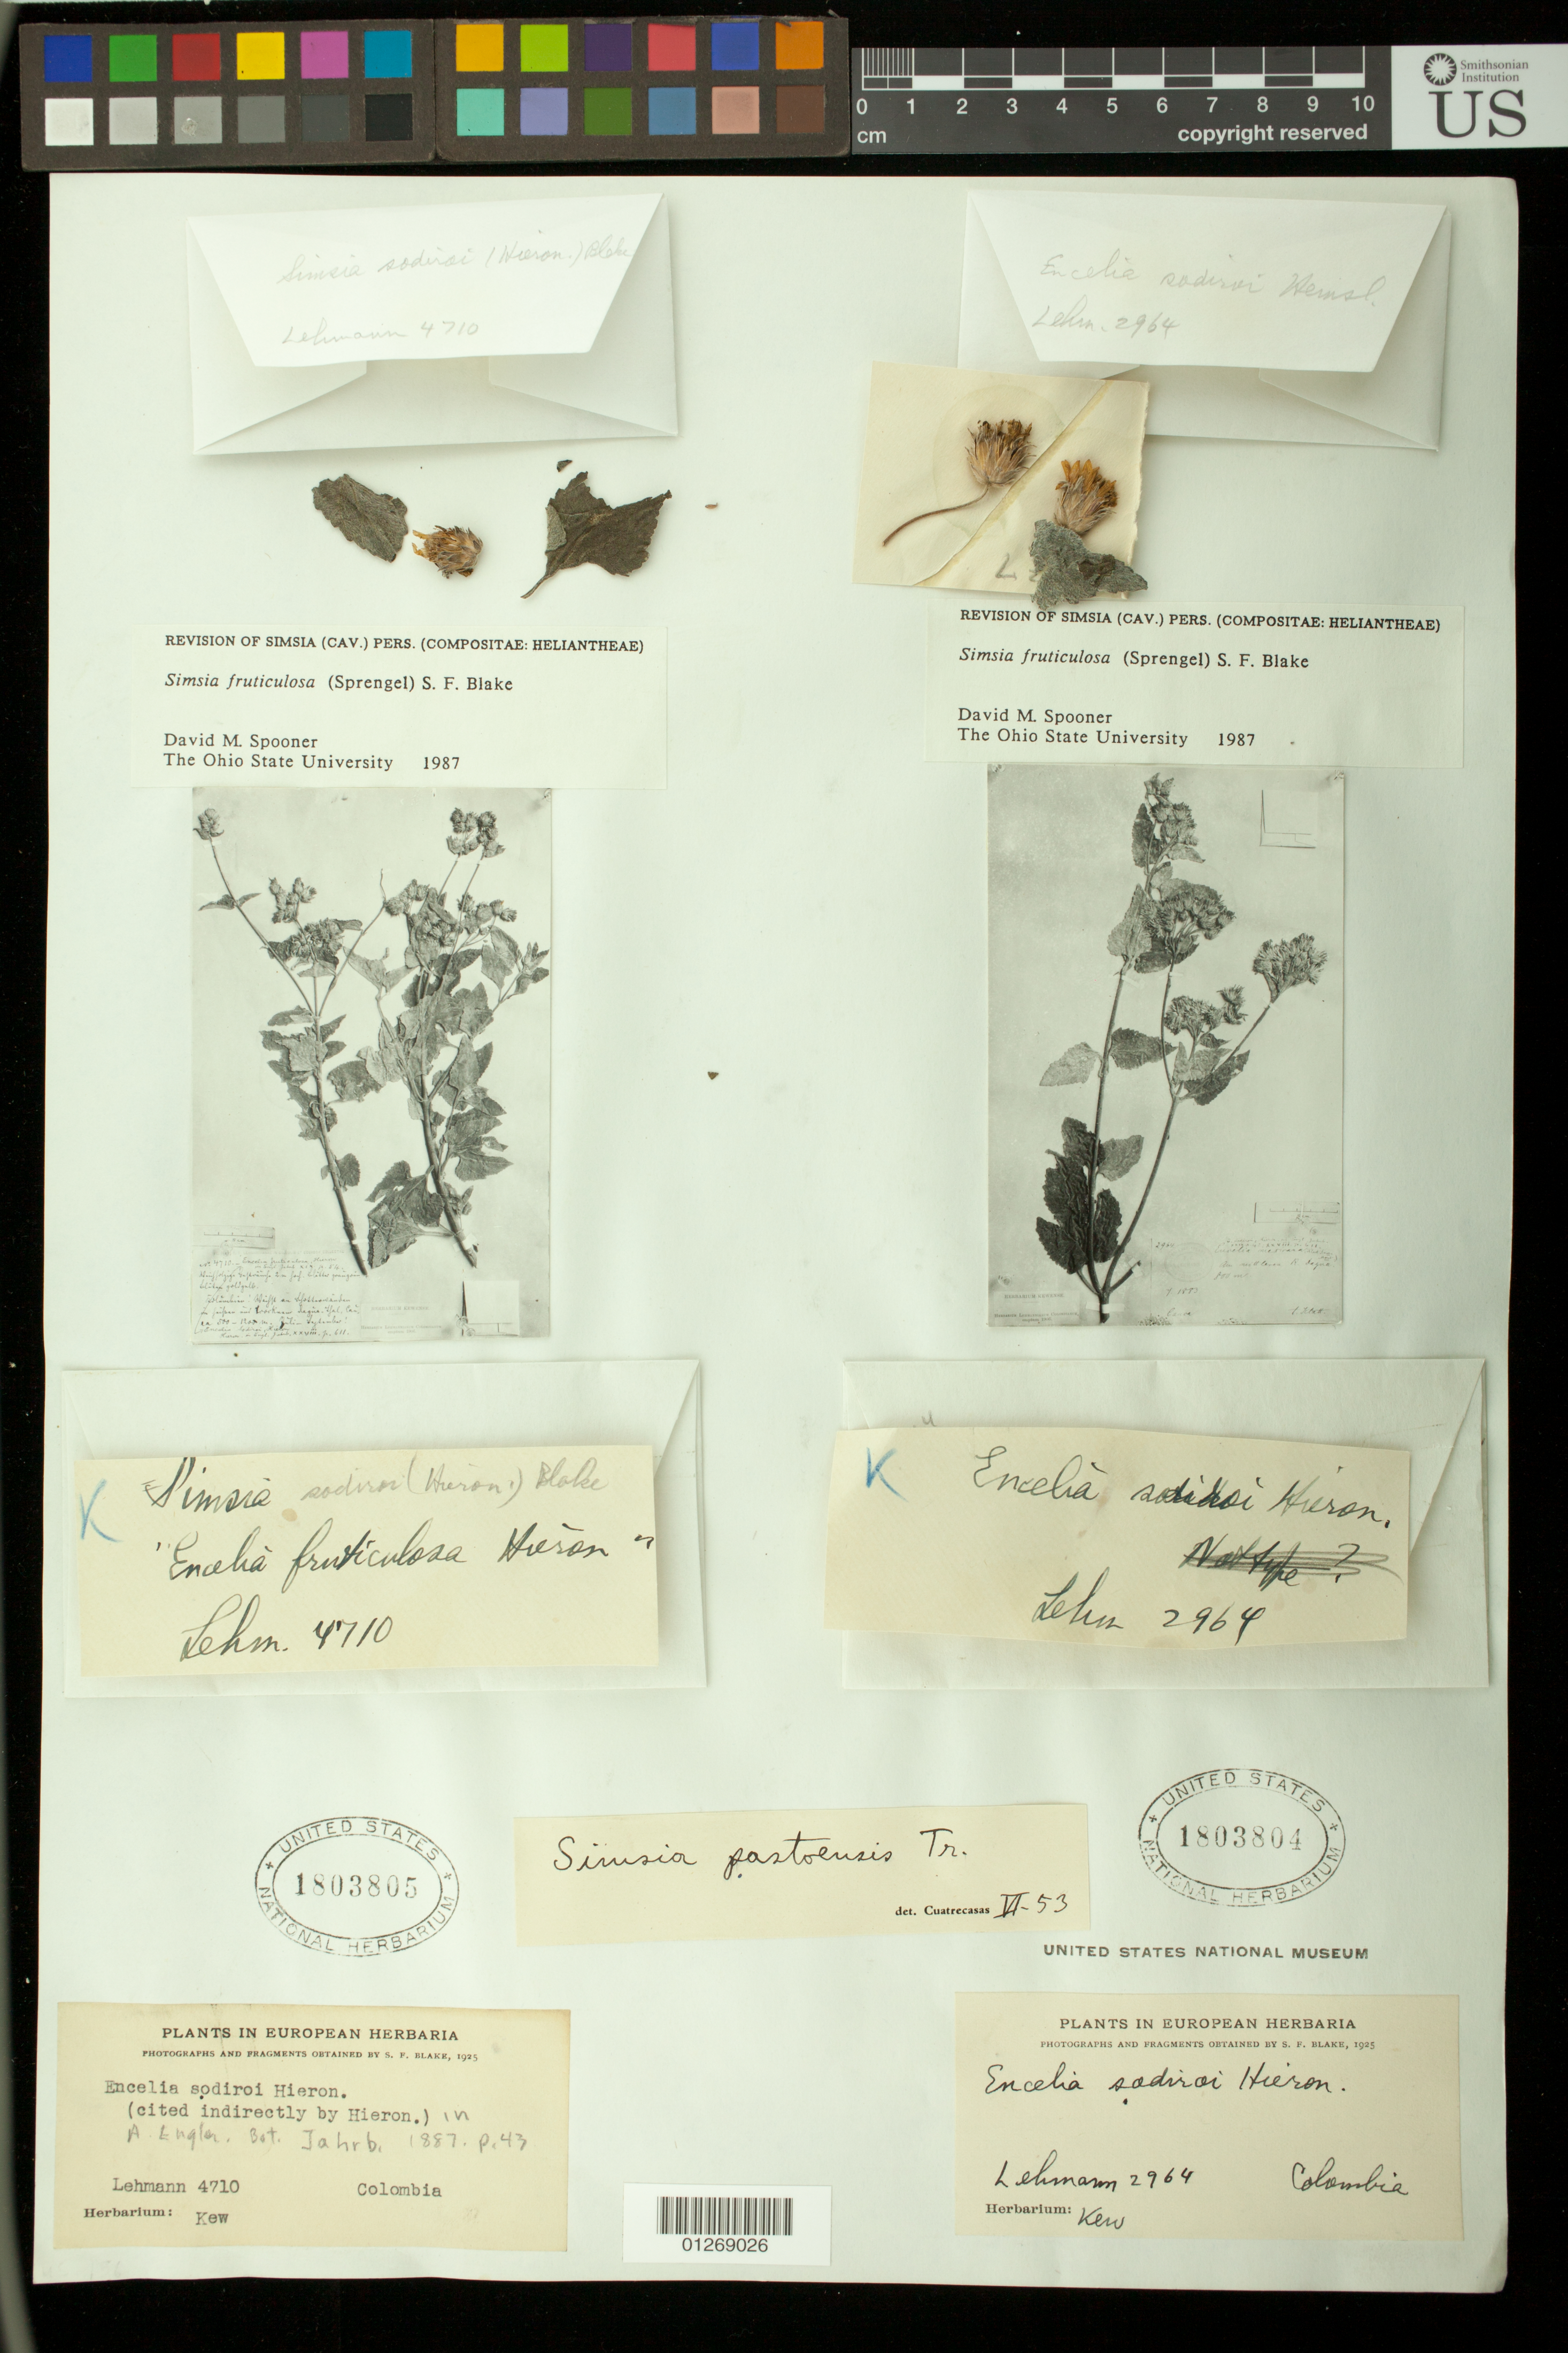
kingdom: Plantae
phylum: Tracheophyta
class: Magnoliopsida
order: Asterales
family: Asteraceae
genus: Encelia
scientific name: Encelia sodiroi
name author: Hieron.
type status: Possible Type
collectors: F. C. Lehmann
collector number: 2964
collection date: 1883-07-15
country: Colombia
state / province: Valle del Cauca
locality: In offensu Savanna = Gubinter das middlaven Rio Dagua [interpreted]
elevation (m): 800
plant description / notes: Photograph and fragmentary material of (type?) specimen ex herb. Kew. Dubiously a type but probably original material; collection not explicitly cited, but protologue makes indirect reference to other collections as previous misidentifications.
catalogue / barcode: US 1803804-2